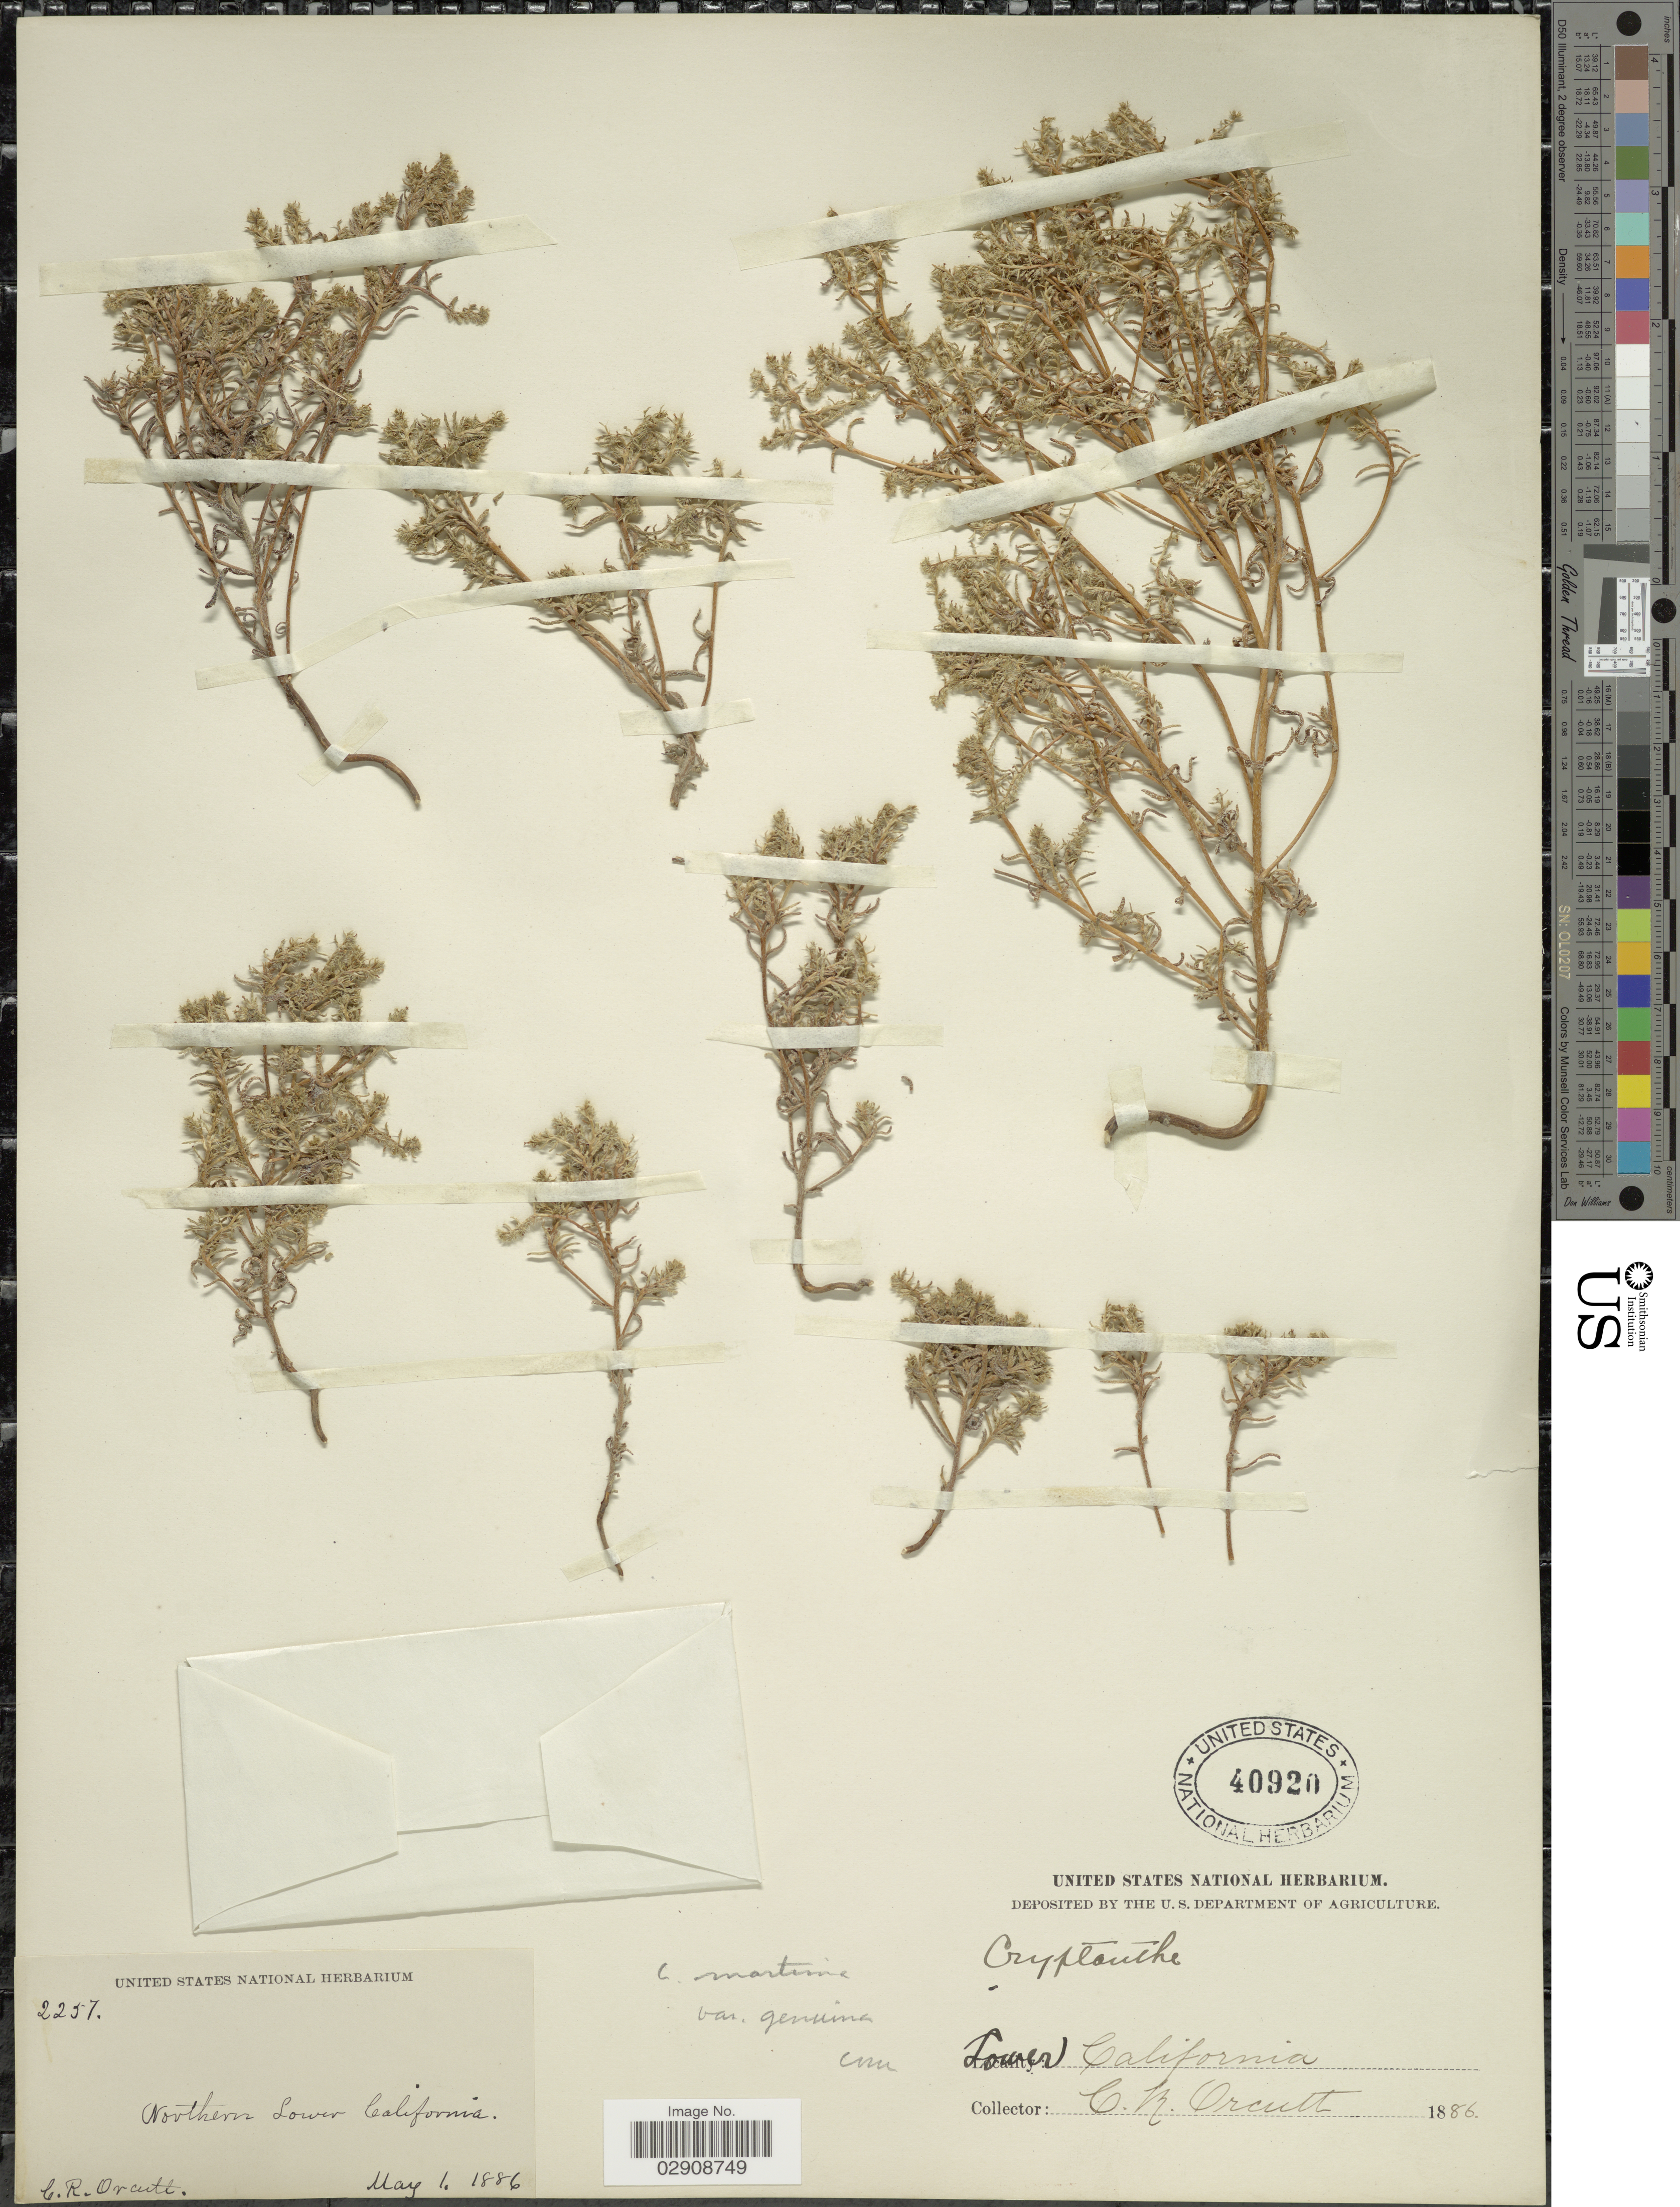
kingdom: Plantae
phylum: Tracheophyta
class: Magnoliopsida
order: Boraginales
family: Boraginaceae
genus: Cryptantha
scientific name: Cryptantha maritima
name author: (Greene) Greene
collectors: C. R. Orcutt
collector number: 2257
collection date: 1886-05-01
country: Mexico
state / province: Baja California Norte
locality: Northern Lower California.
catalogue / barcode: US 40920